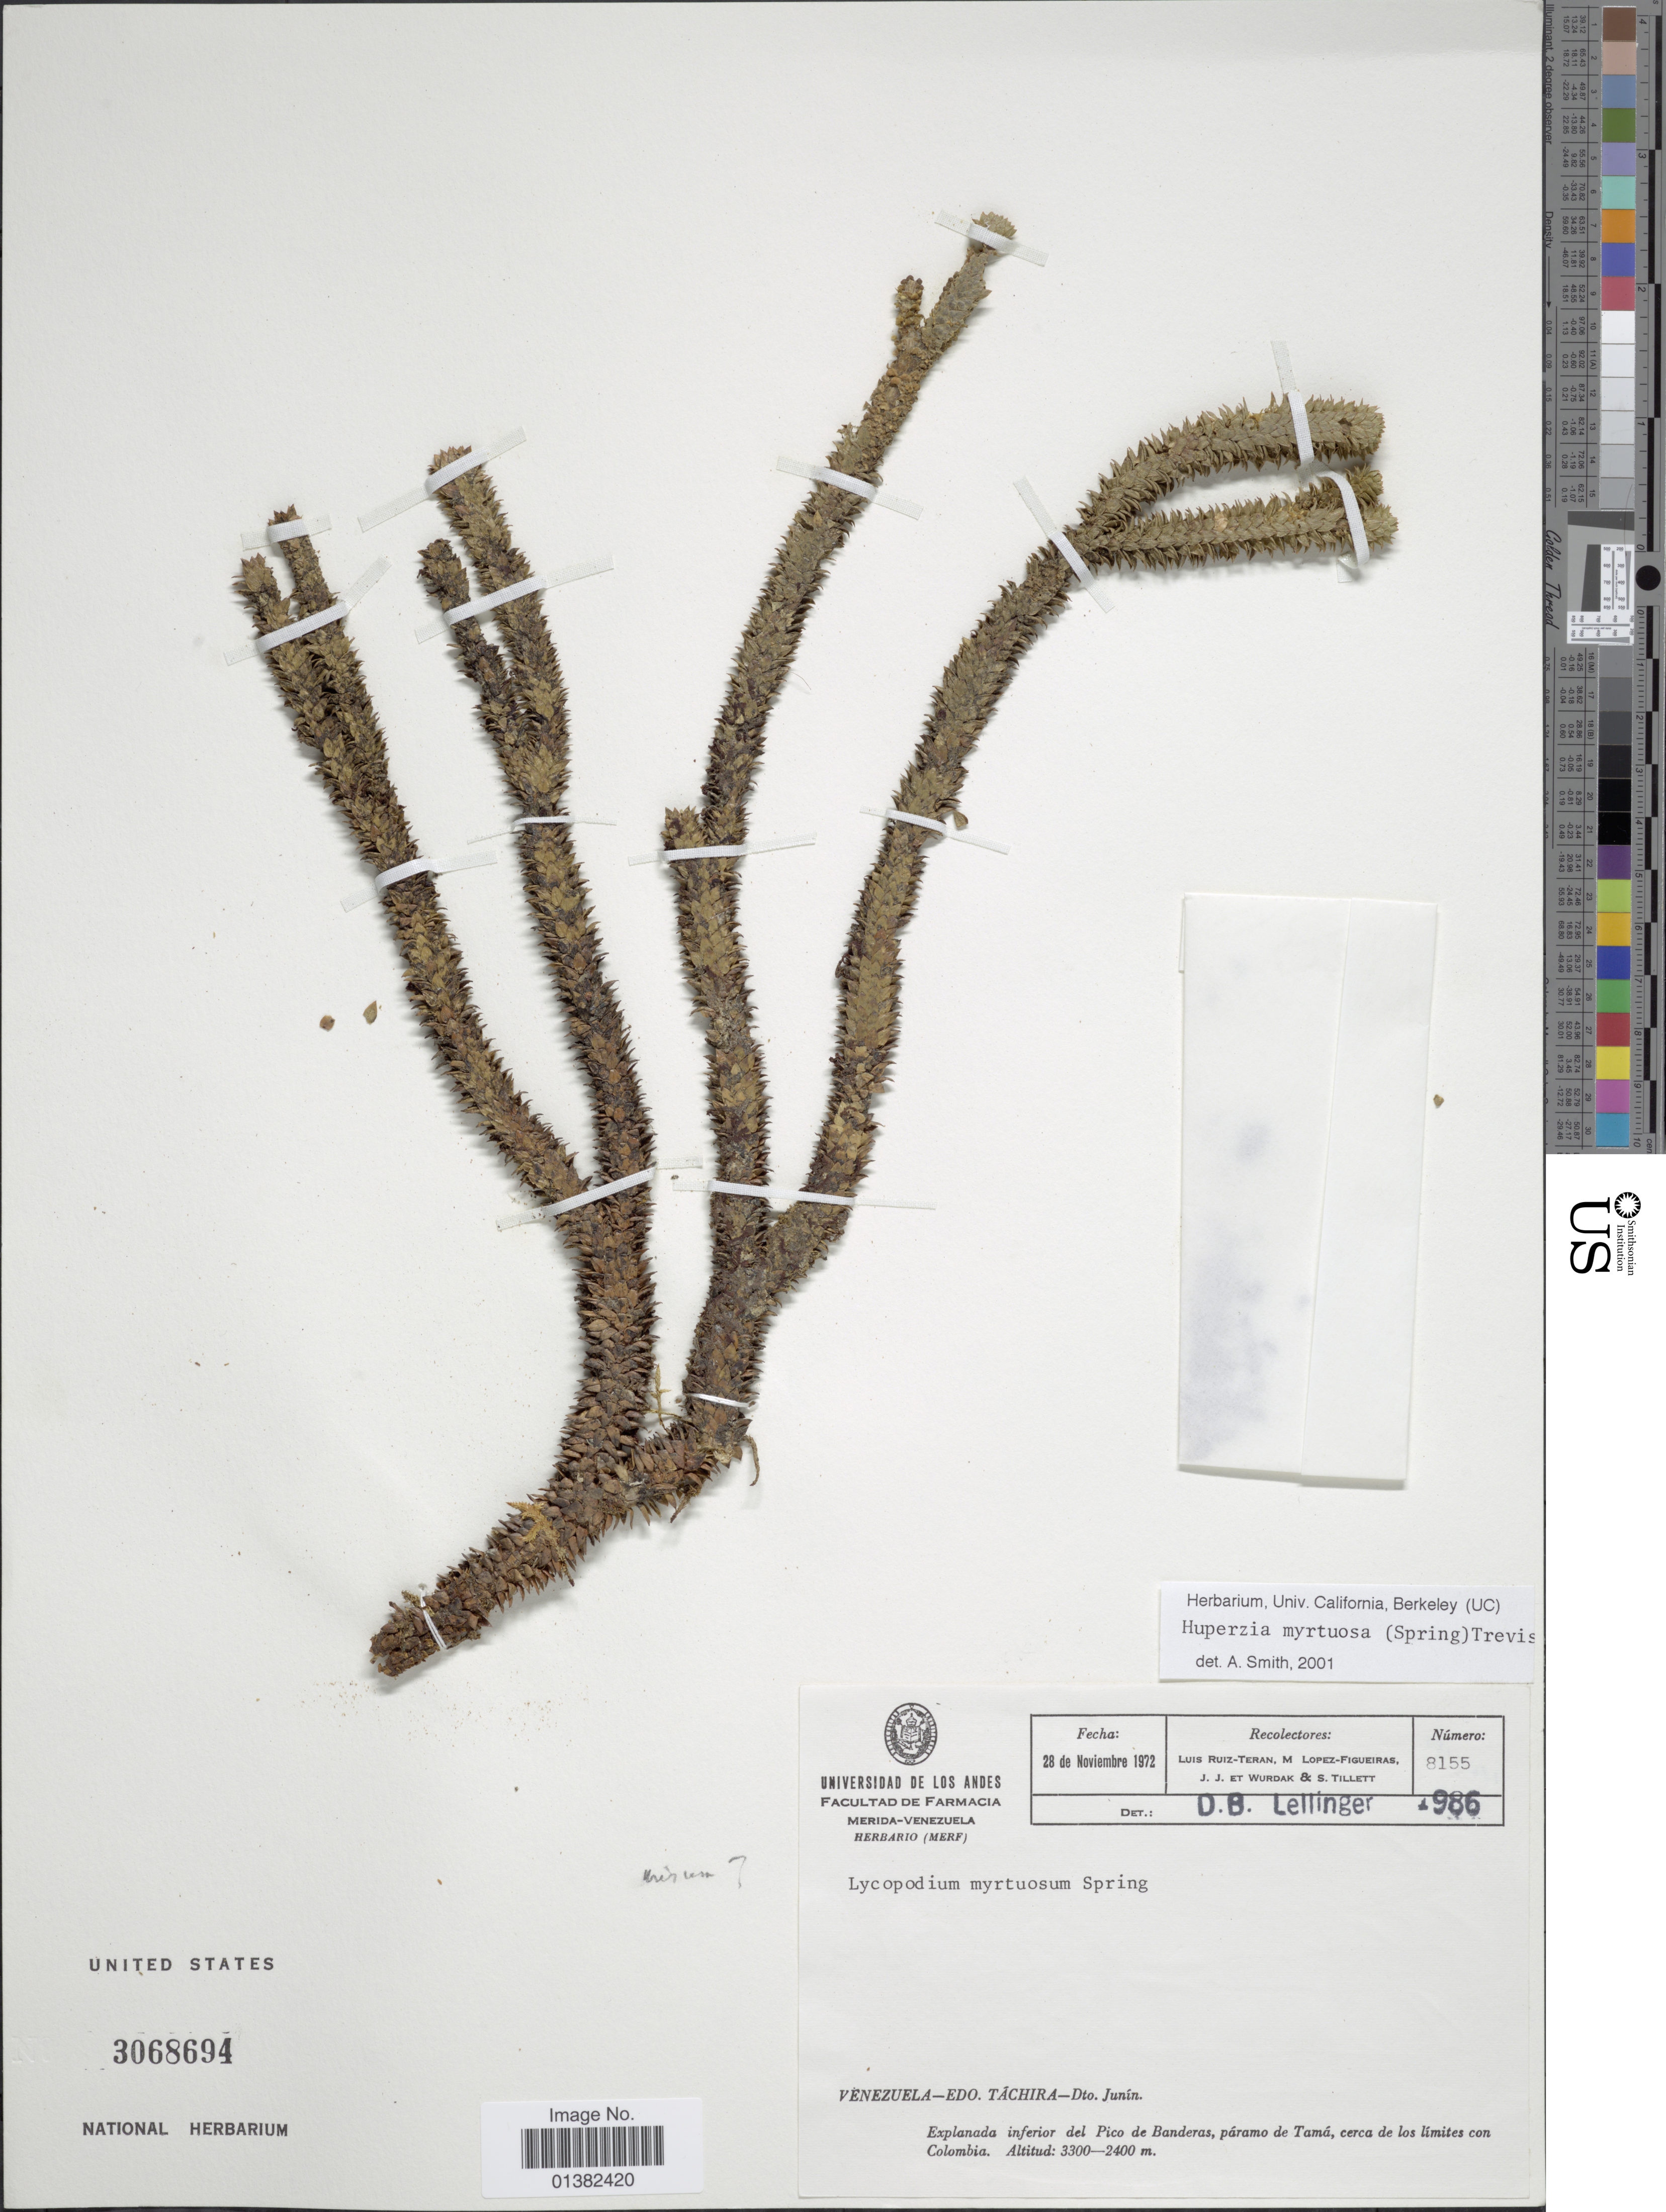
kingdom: Plantae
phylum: Tracheophyta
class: Lycopodiopsida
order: Lycopodiales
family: Lycopodiaceae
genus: Phlegmariurus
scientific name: Phlegmariurus myrtuosus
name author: (Spring) B. Øllg.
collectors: L. E. Ruíz-Terán, M. López Figueiras, J. J. Wurdack & S. S. Tillett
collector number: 8155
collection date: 1972-11-28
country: Venezuela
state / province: Tachira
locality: Dto. Junín. Explanada inferior del Pico de Banderas, páramo de Tamá, cerca de los límites con Colombia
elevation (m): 2400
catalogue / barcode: US 3068694